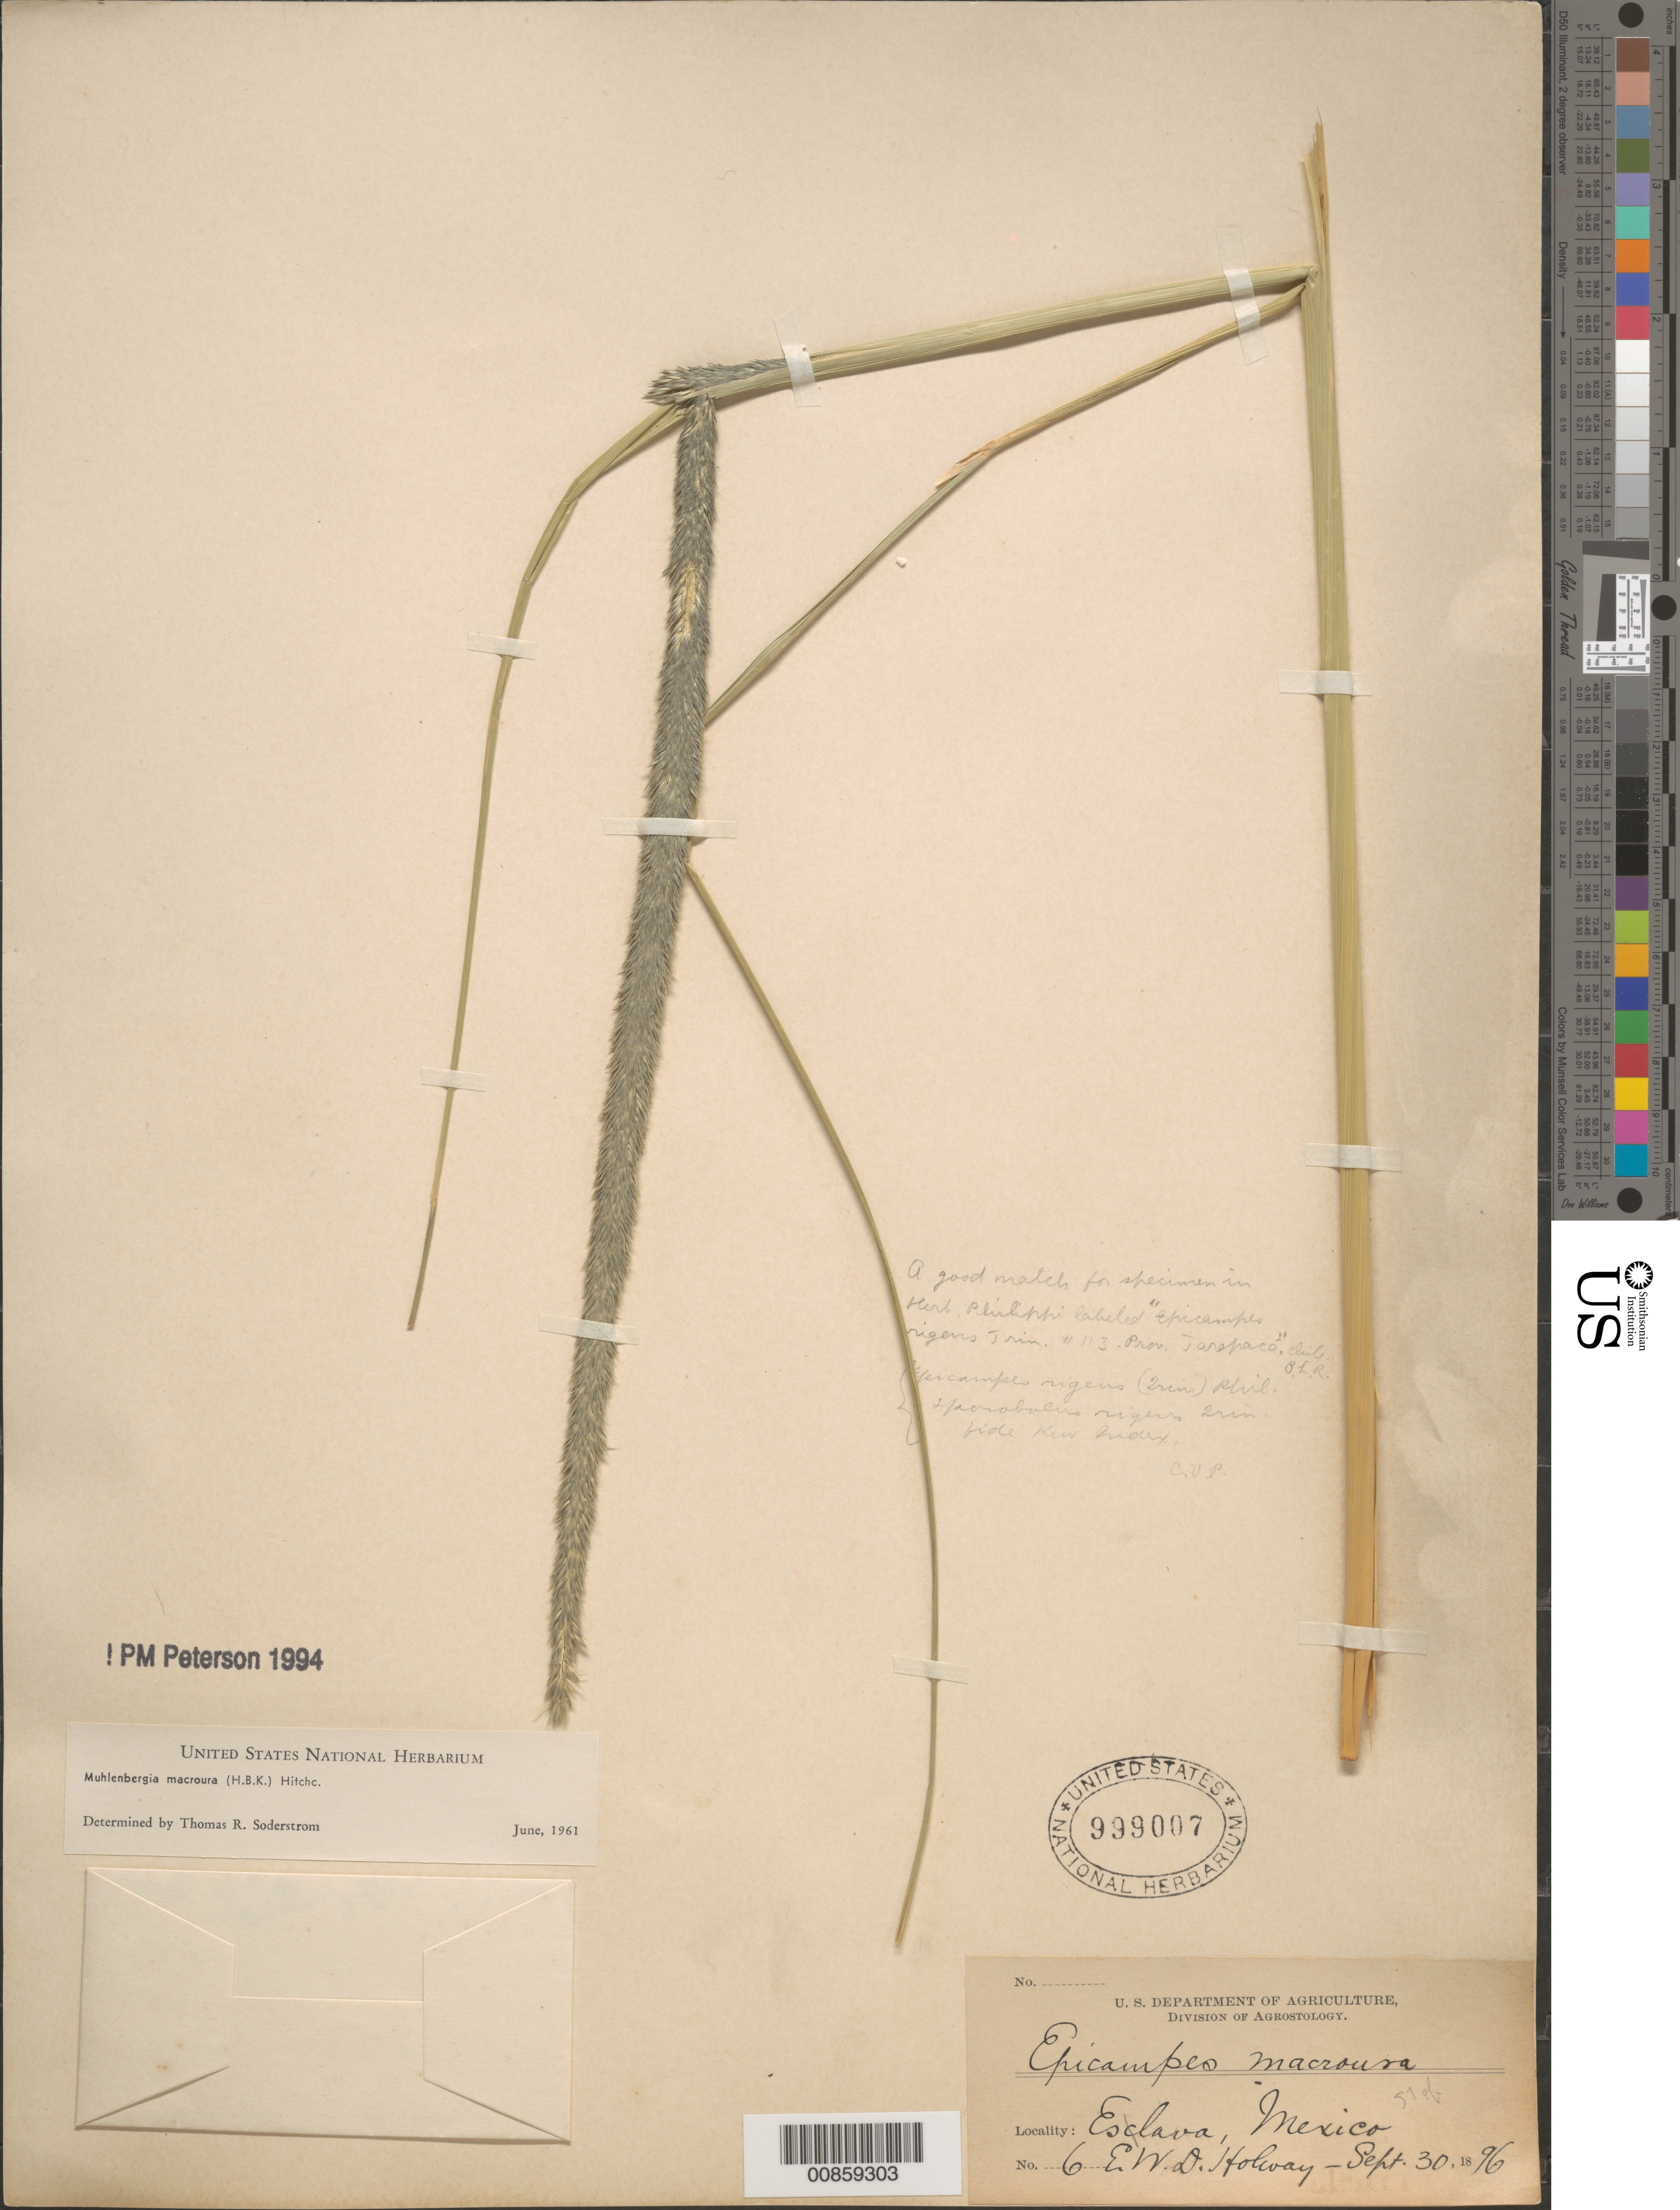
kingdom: Plantae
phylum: Tracheophyta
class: Liliopsida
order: Poales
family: Poaceae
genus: Muhlenbergia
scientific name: Muhlenbergia macroura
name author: (Kunth) Hitchc.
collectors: E. W. D. Holway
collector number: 6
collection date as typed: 30 Sep 1896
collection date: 1896-09-30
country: Mexico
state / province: Distrito Federal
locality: Eslava, Mex.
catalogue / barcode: US 999007